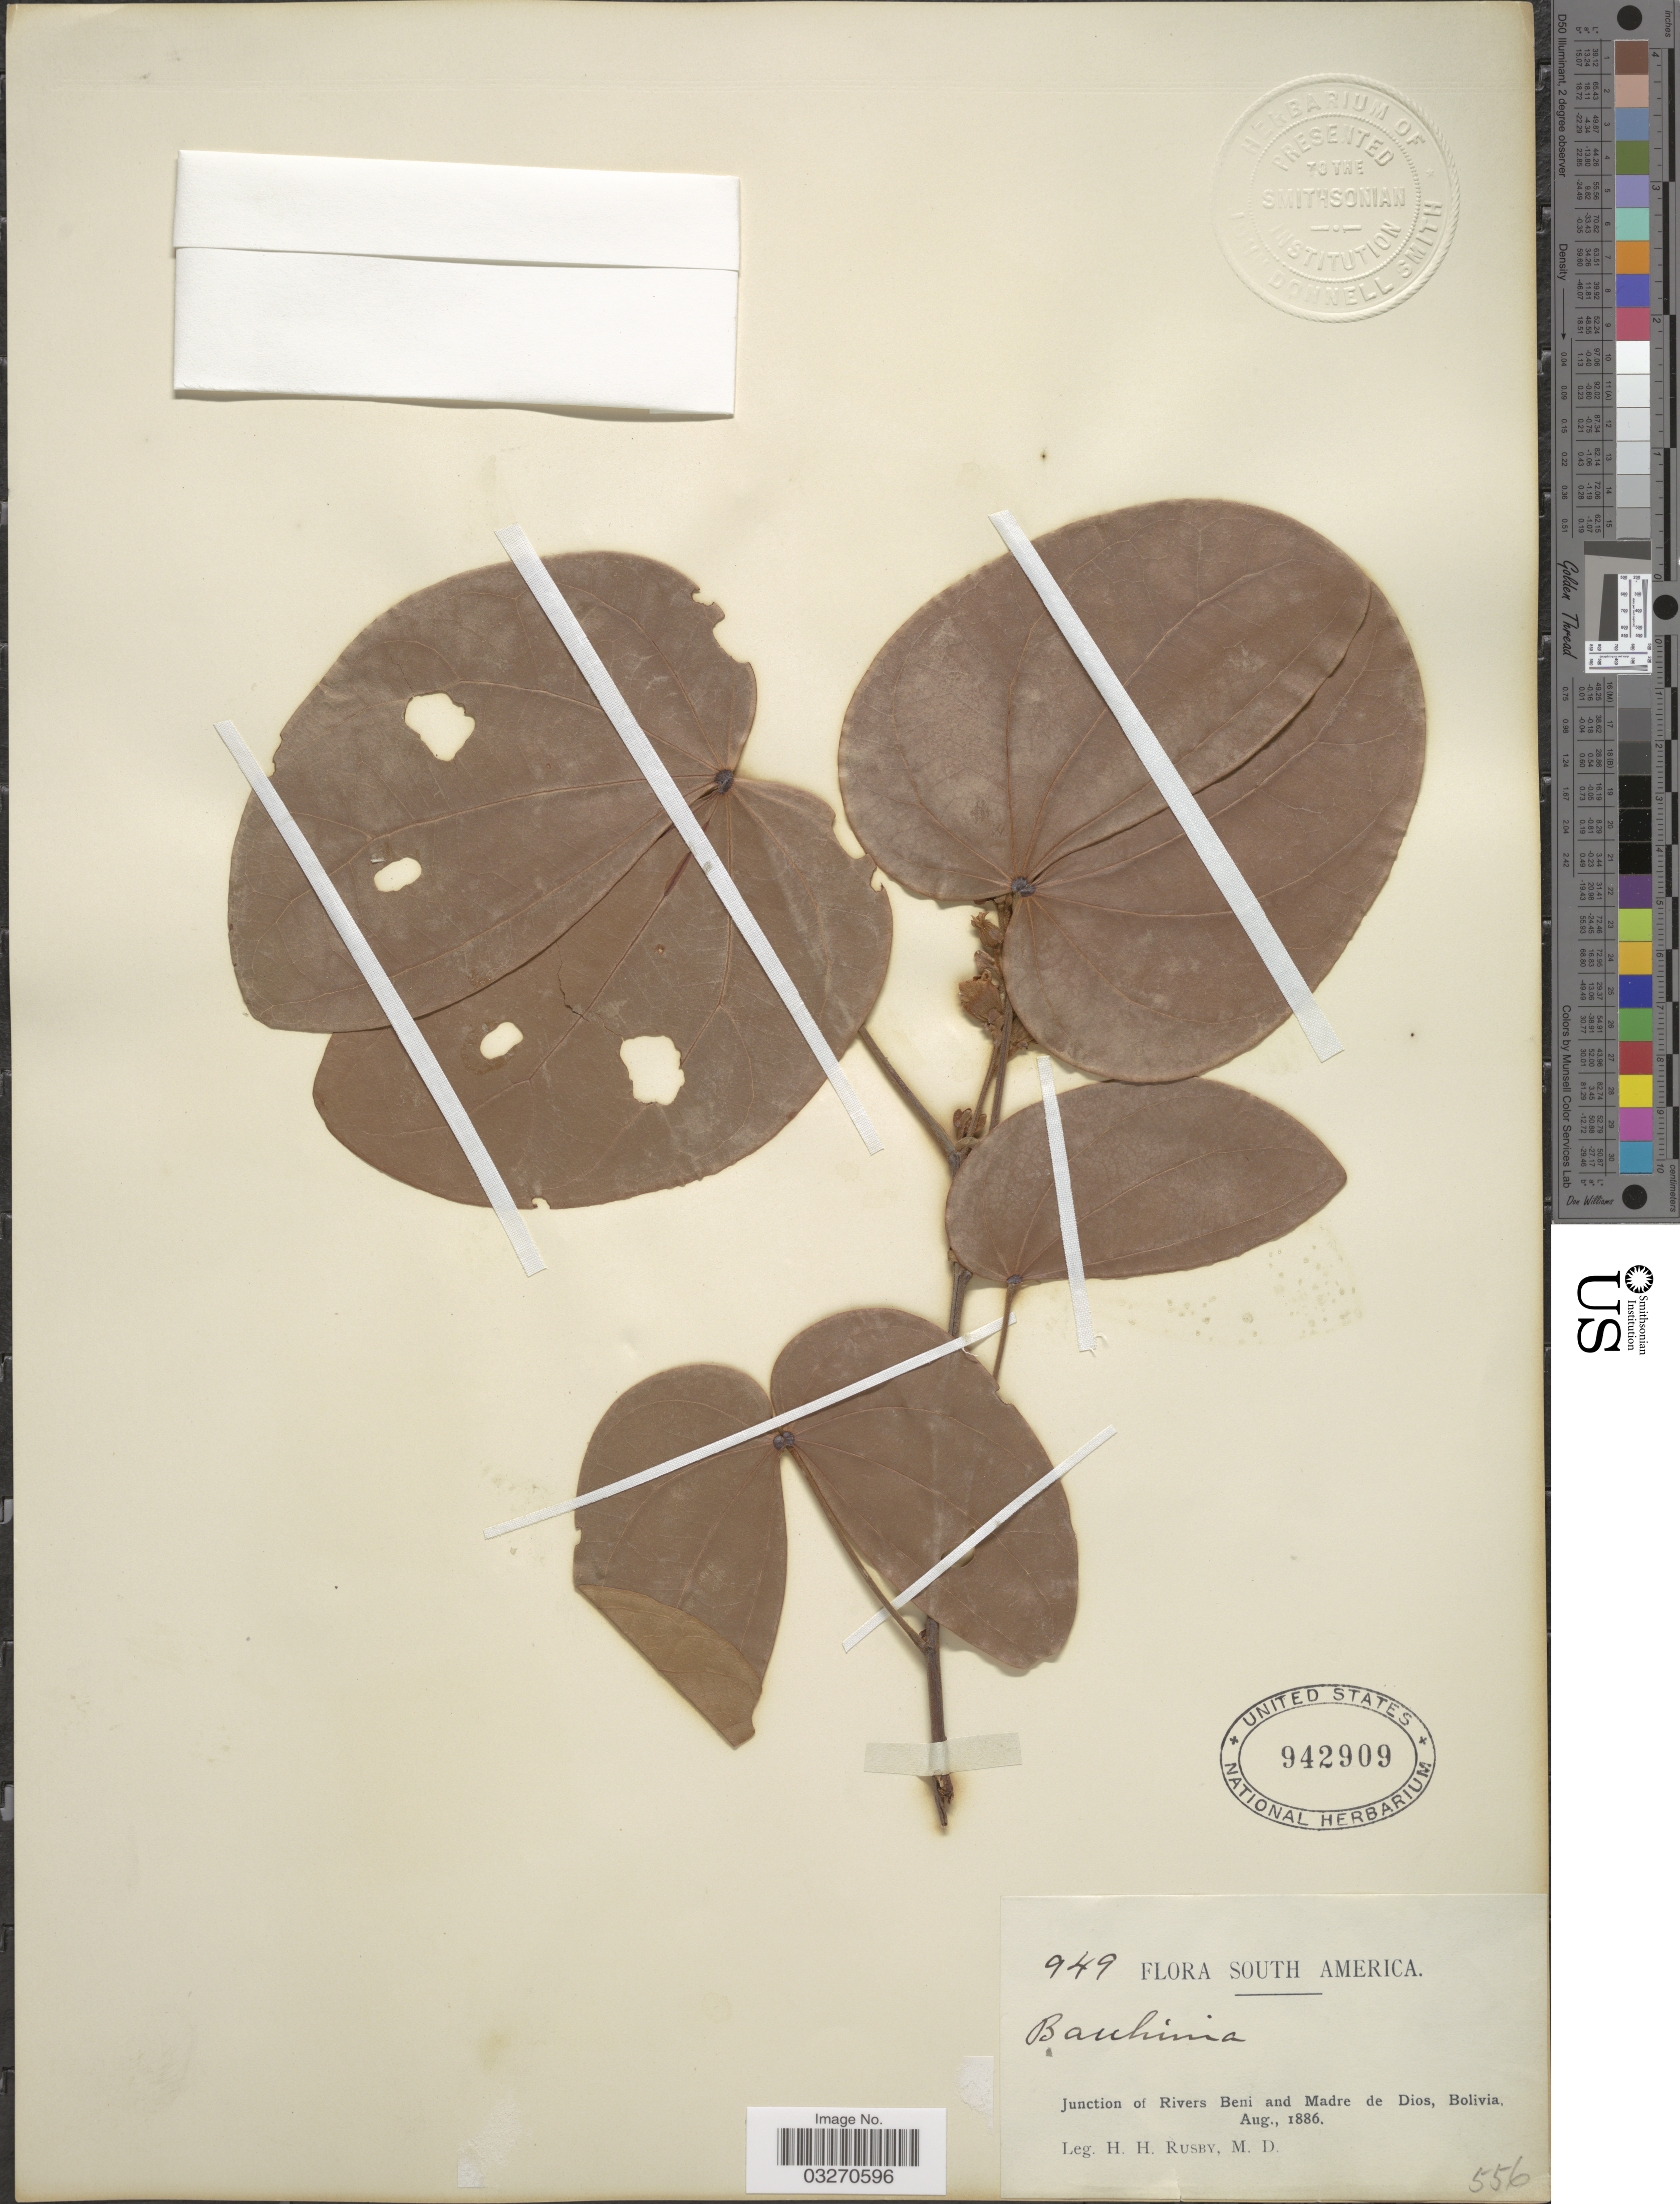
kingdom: Plantae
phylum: Tracheophyta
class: Magnoliopsida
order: Fabales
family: Fabaceae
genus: Bauhinia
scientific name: Bauhinia sp.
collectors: H. H. Rusby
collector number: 949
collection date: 1886-08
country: Bolivia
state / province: Beni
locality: Junction of Rivers Beni and Madre de Dios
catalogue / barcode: US 942909